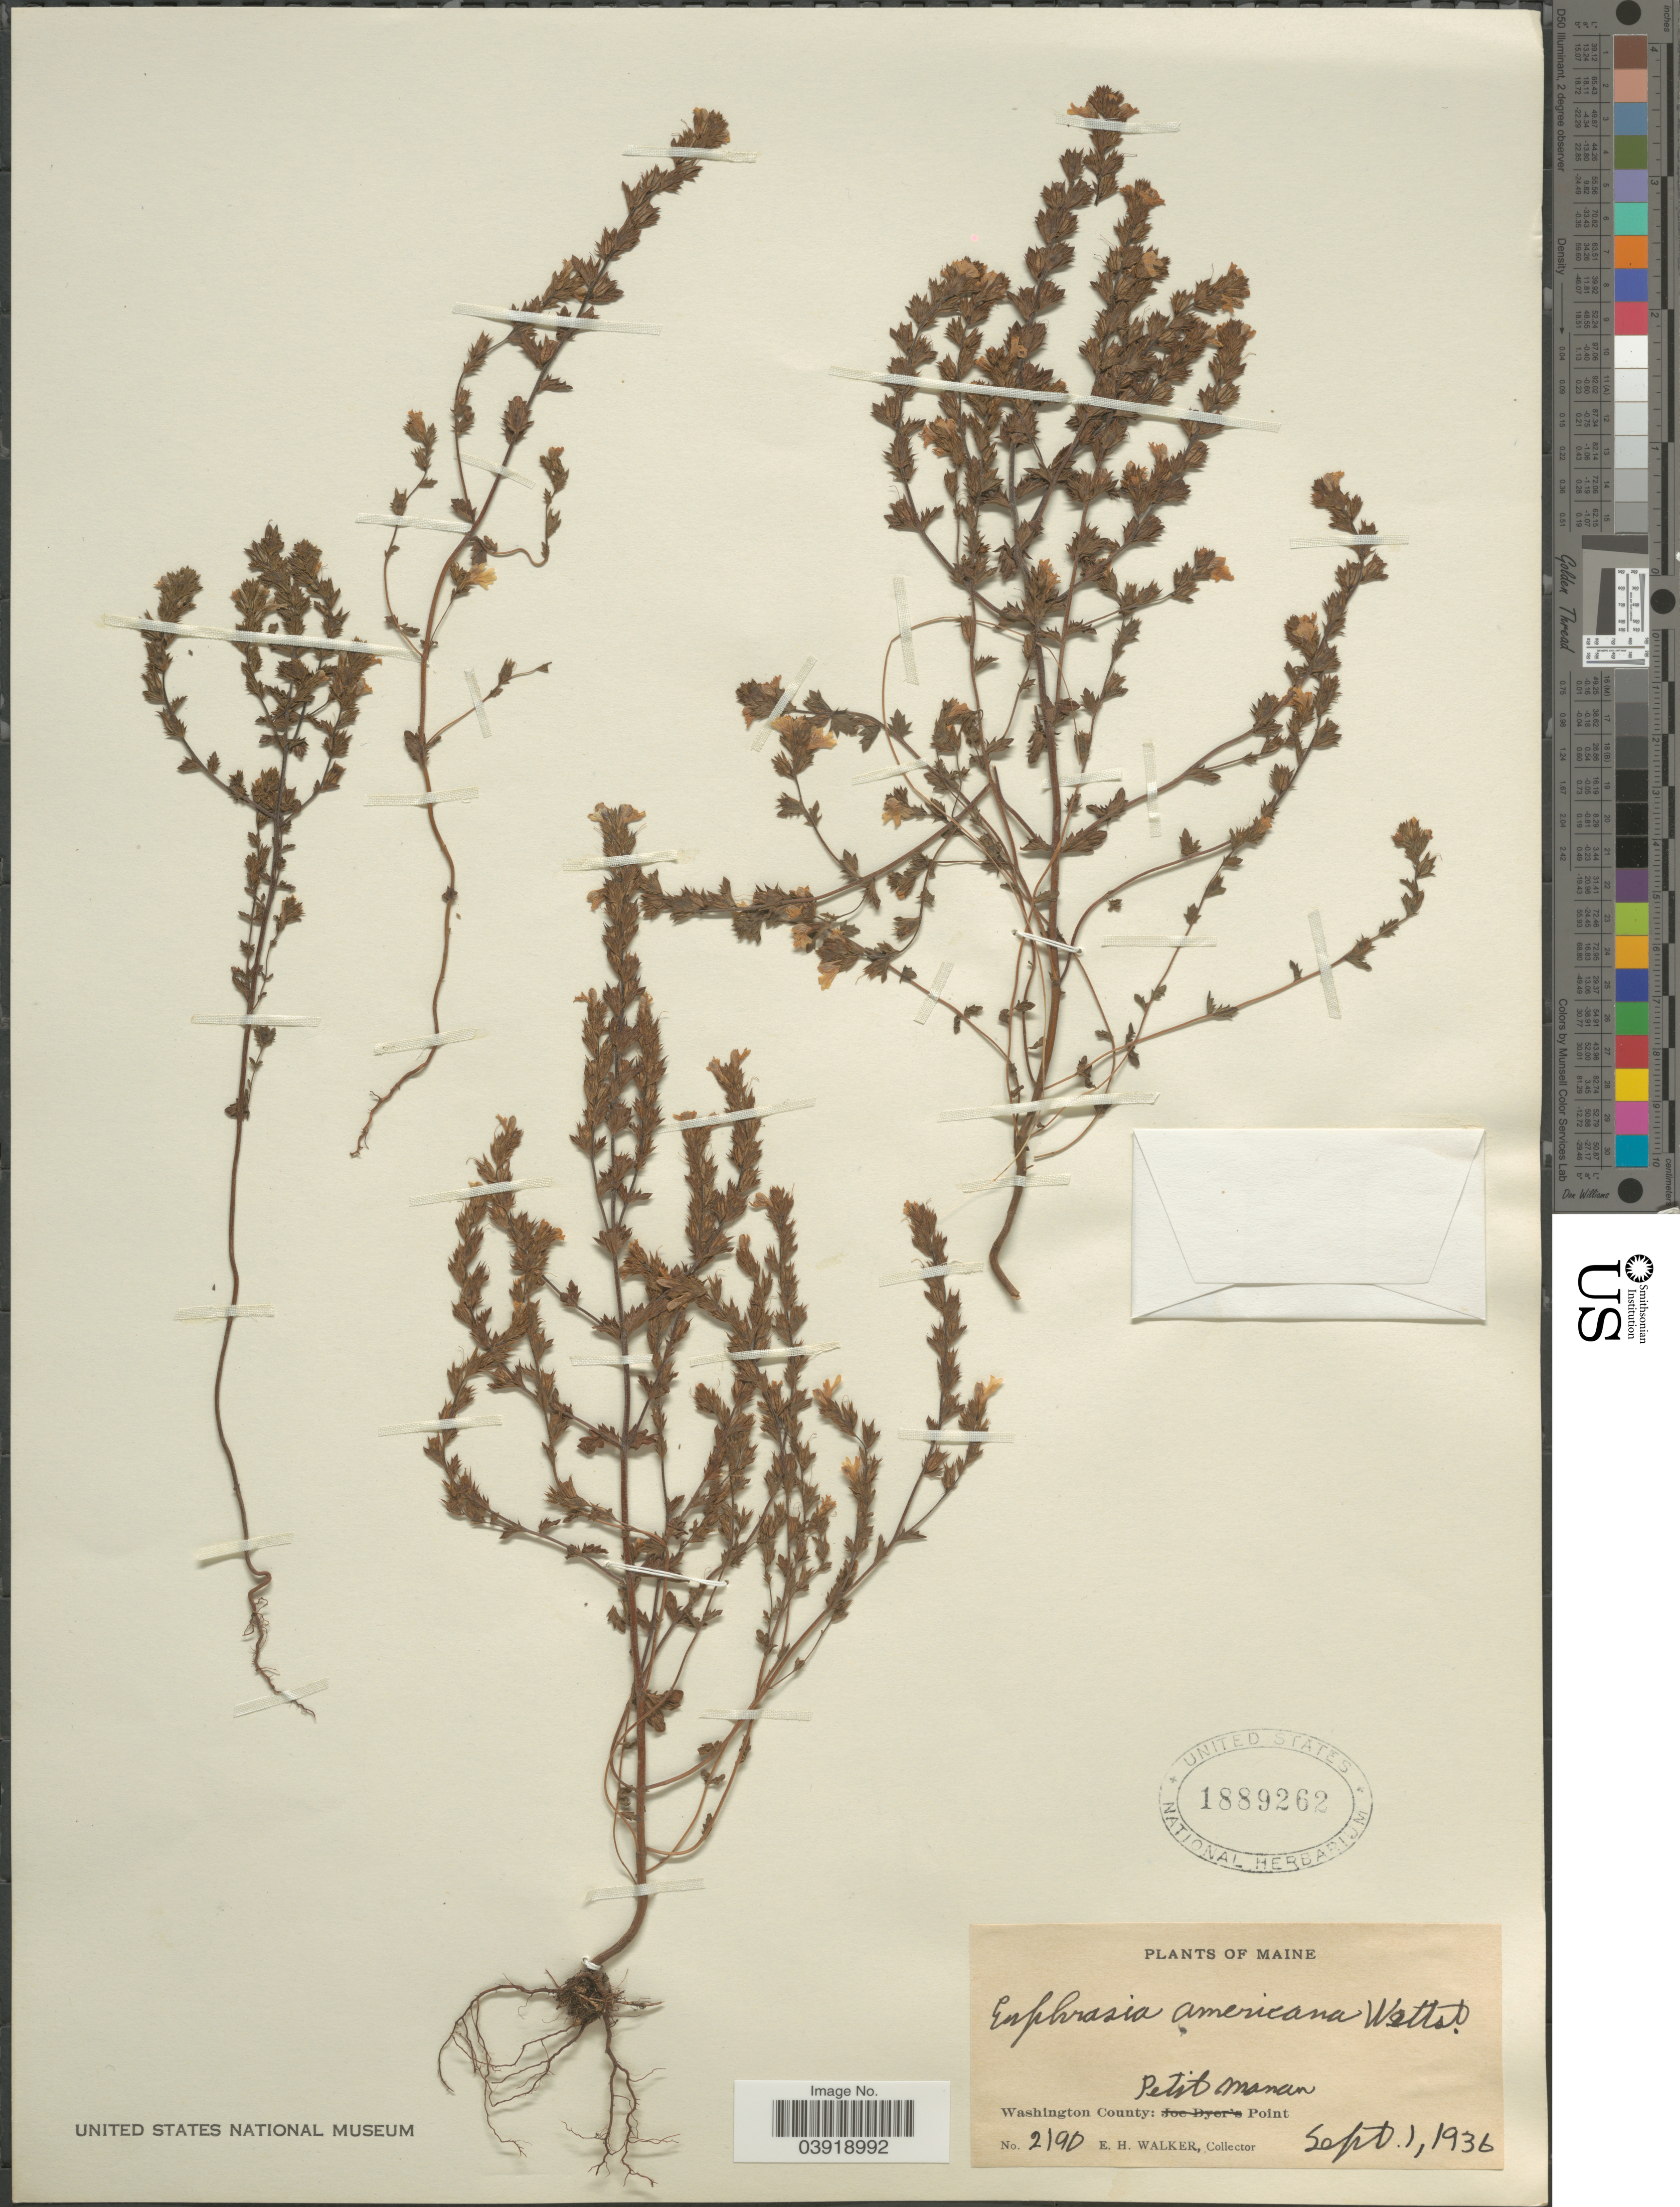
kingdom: Plantae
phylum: Tracheophyta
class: Magnoliopsida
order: Lamiales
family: Orobanchaceae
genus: Euphrasia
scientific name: Euphrasia americana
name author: Wettst.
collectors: E. H. Walker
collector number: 2190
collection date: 1936-09-01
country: United States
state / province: Maine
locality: Washington County: Petit Manan.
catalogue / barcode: US 1889262